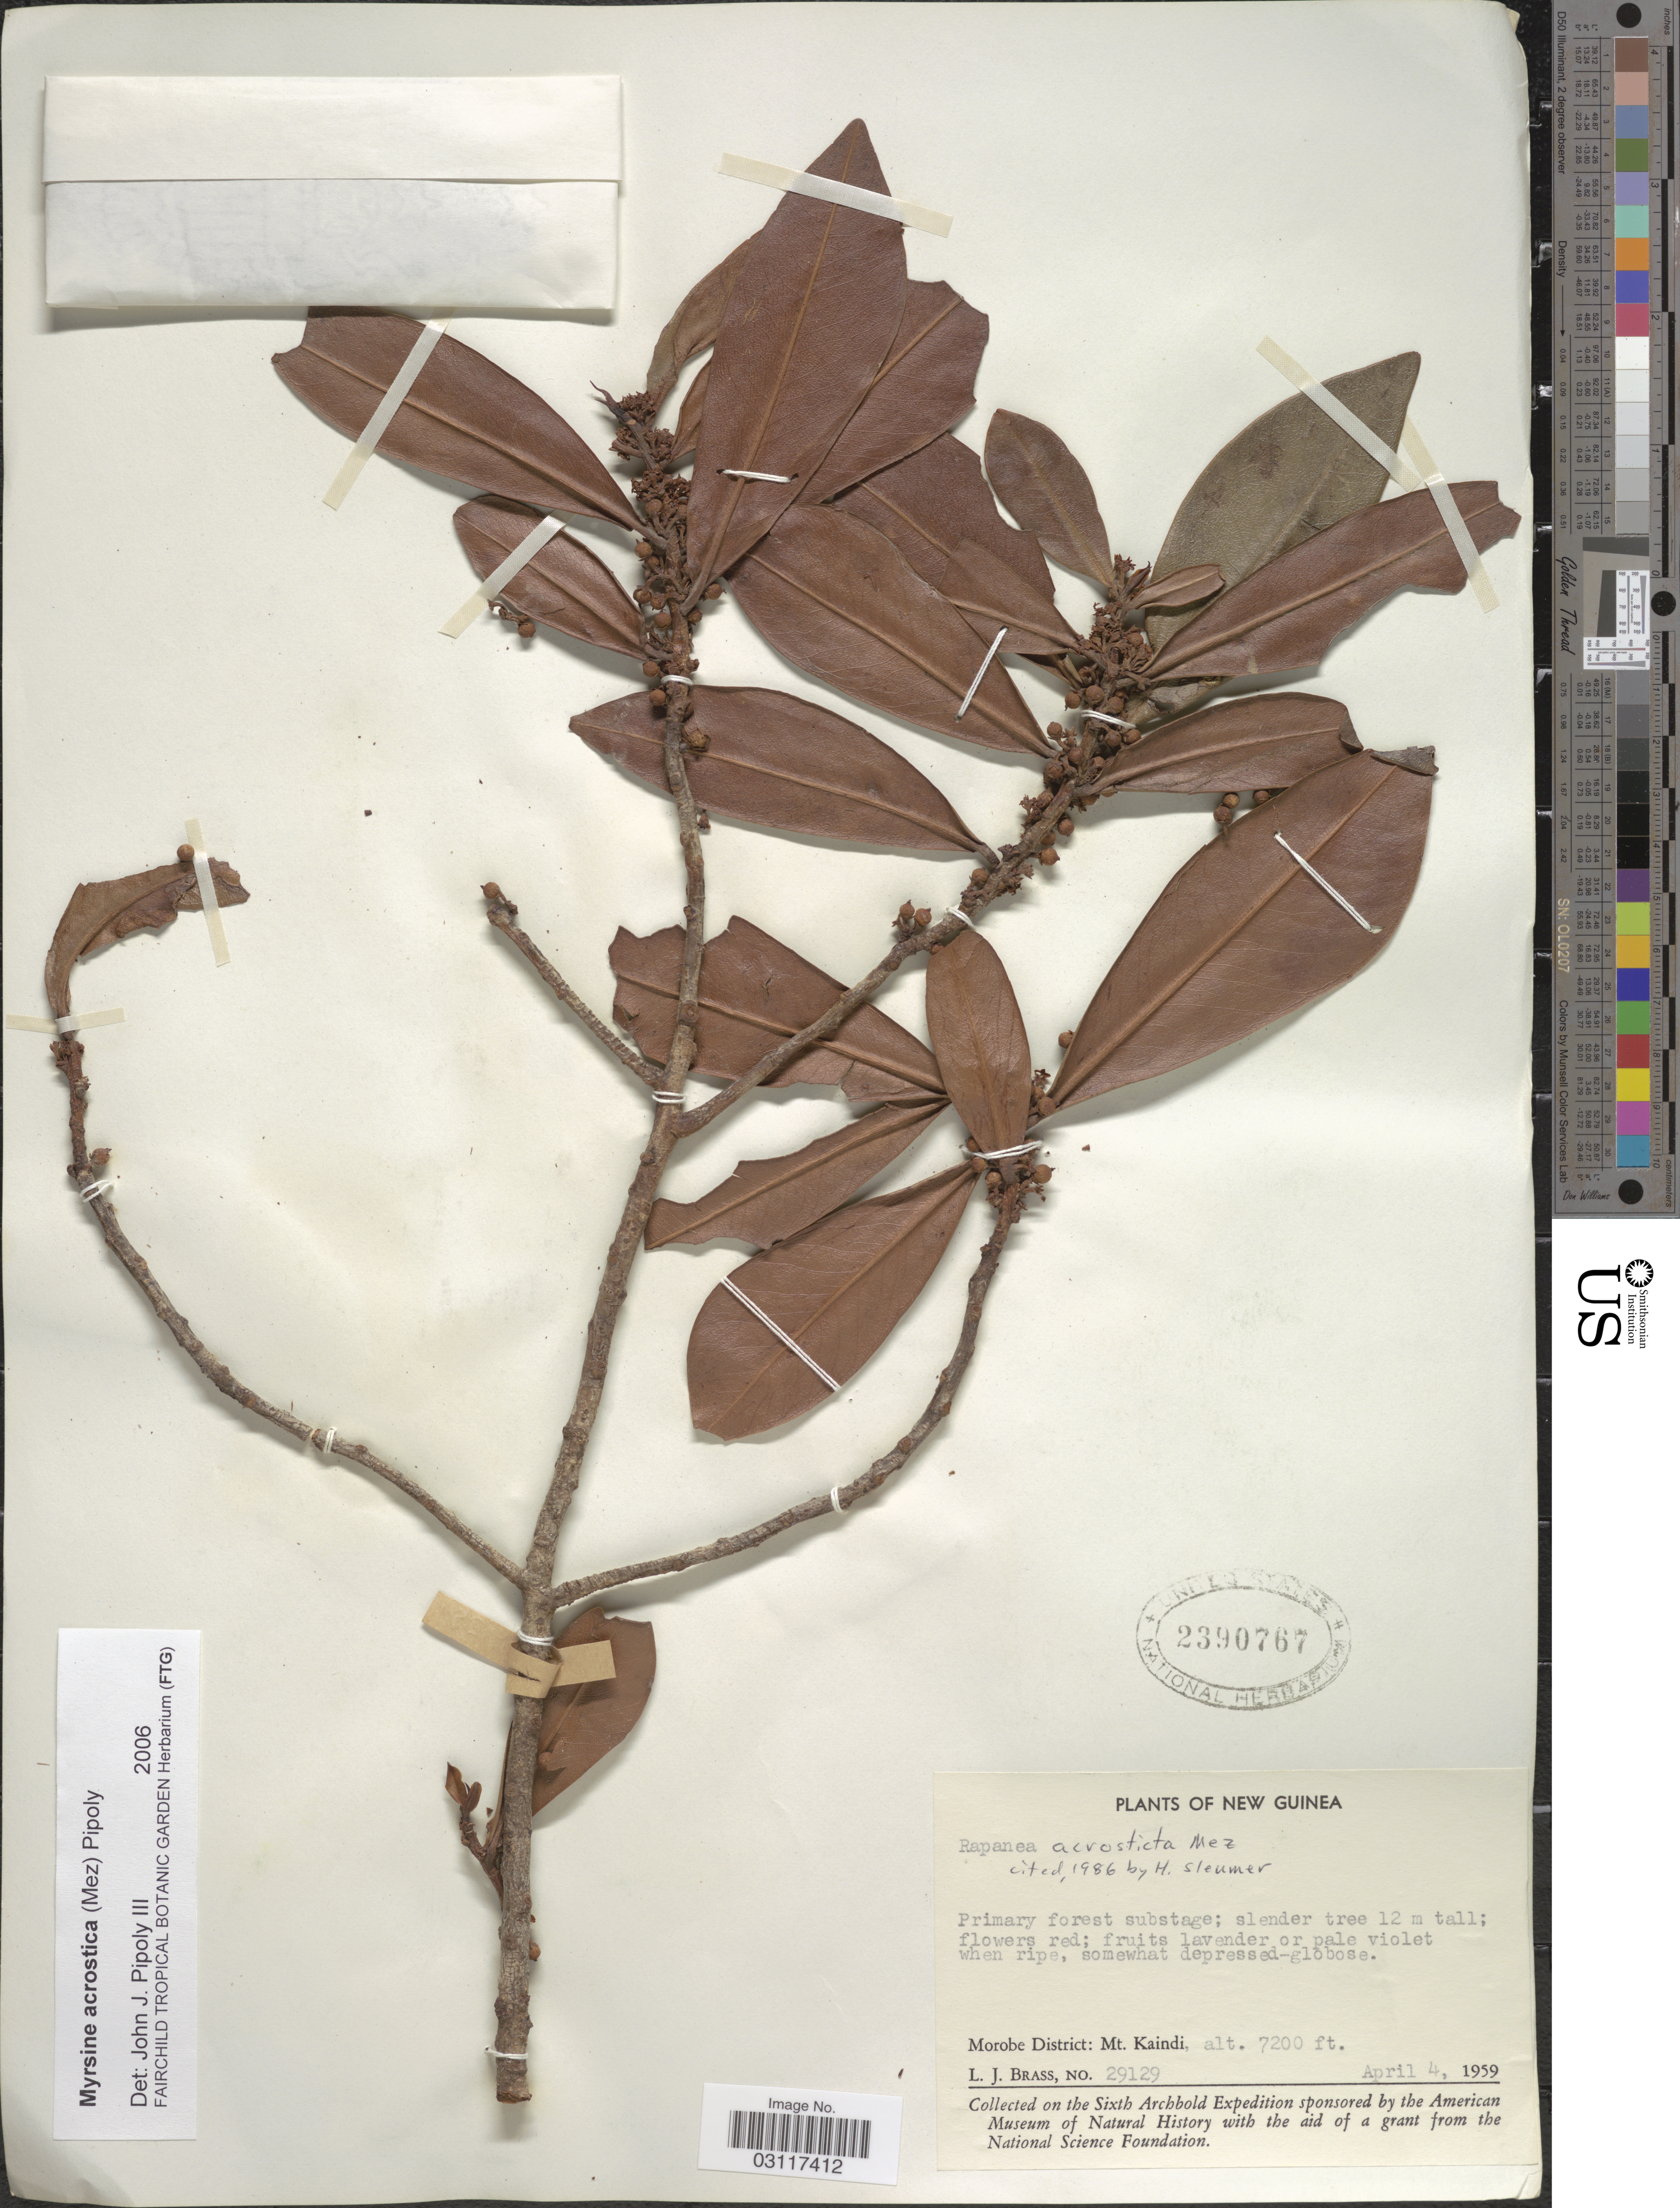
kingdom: Plantae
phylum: Tracheophyta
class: Magnoliopsida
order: Ericales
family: Primulaceae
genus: Myrsine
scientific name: Myrsine acrosticta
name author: (Mez) Pipoly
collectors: L. J. Brass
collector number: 29129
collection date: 1959-04-04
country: Papua New Guinea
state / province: Morobe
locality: New Guinea, Morobe District: Mt. Kaindi.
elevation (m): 2195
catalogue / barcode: US 2390767